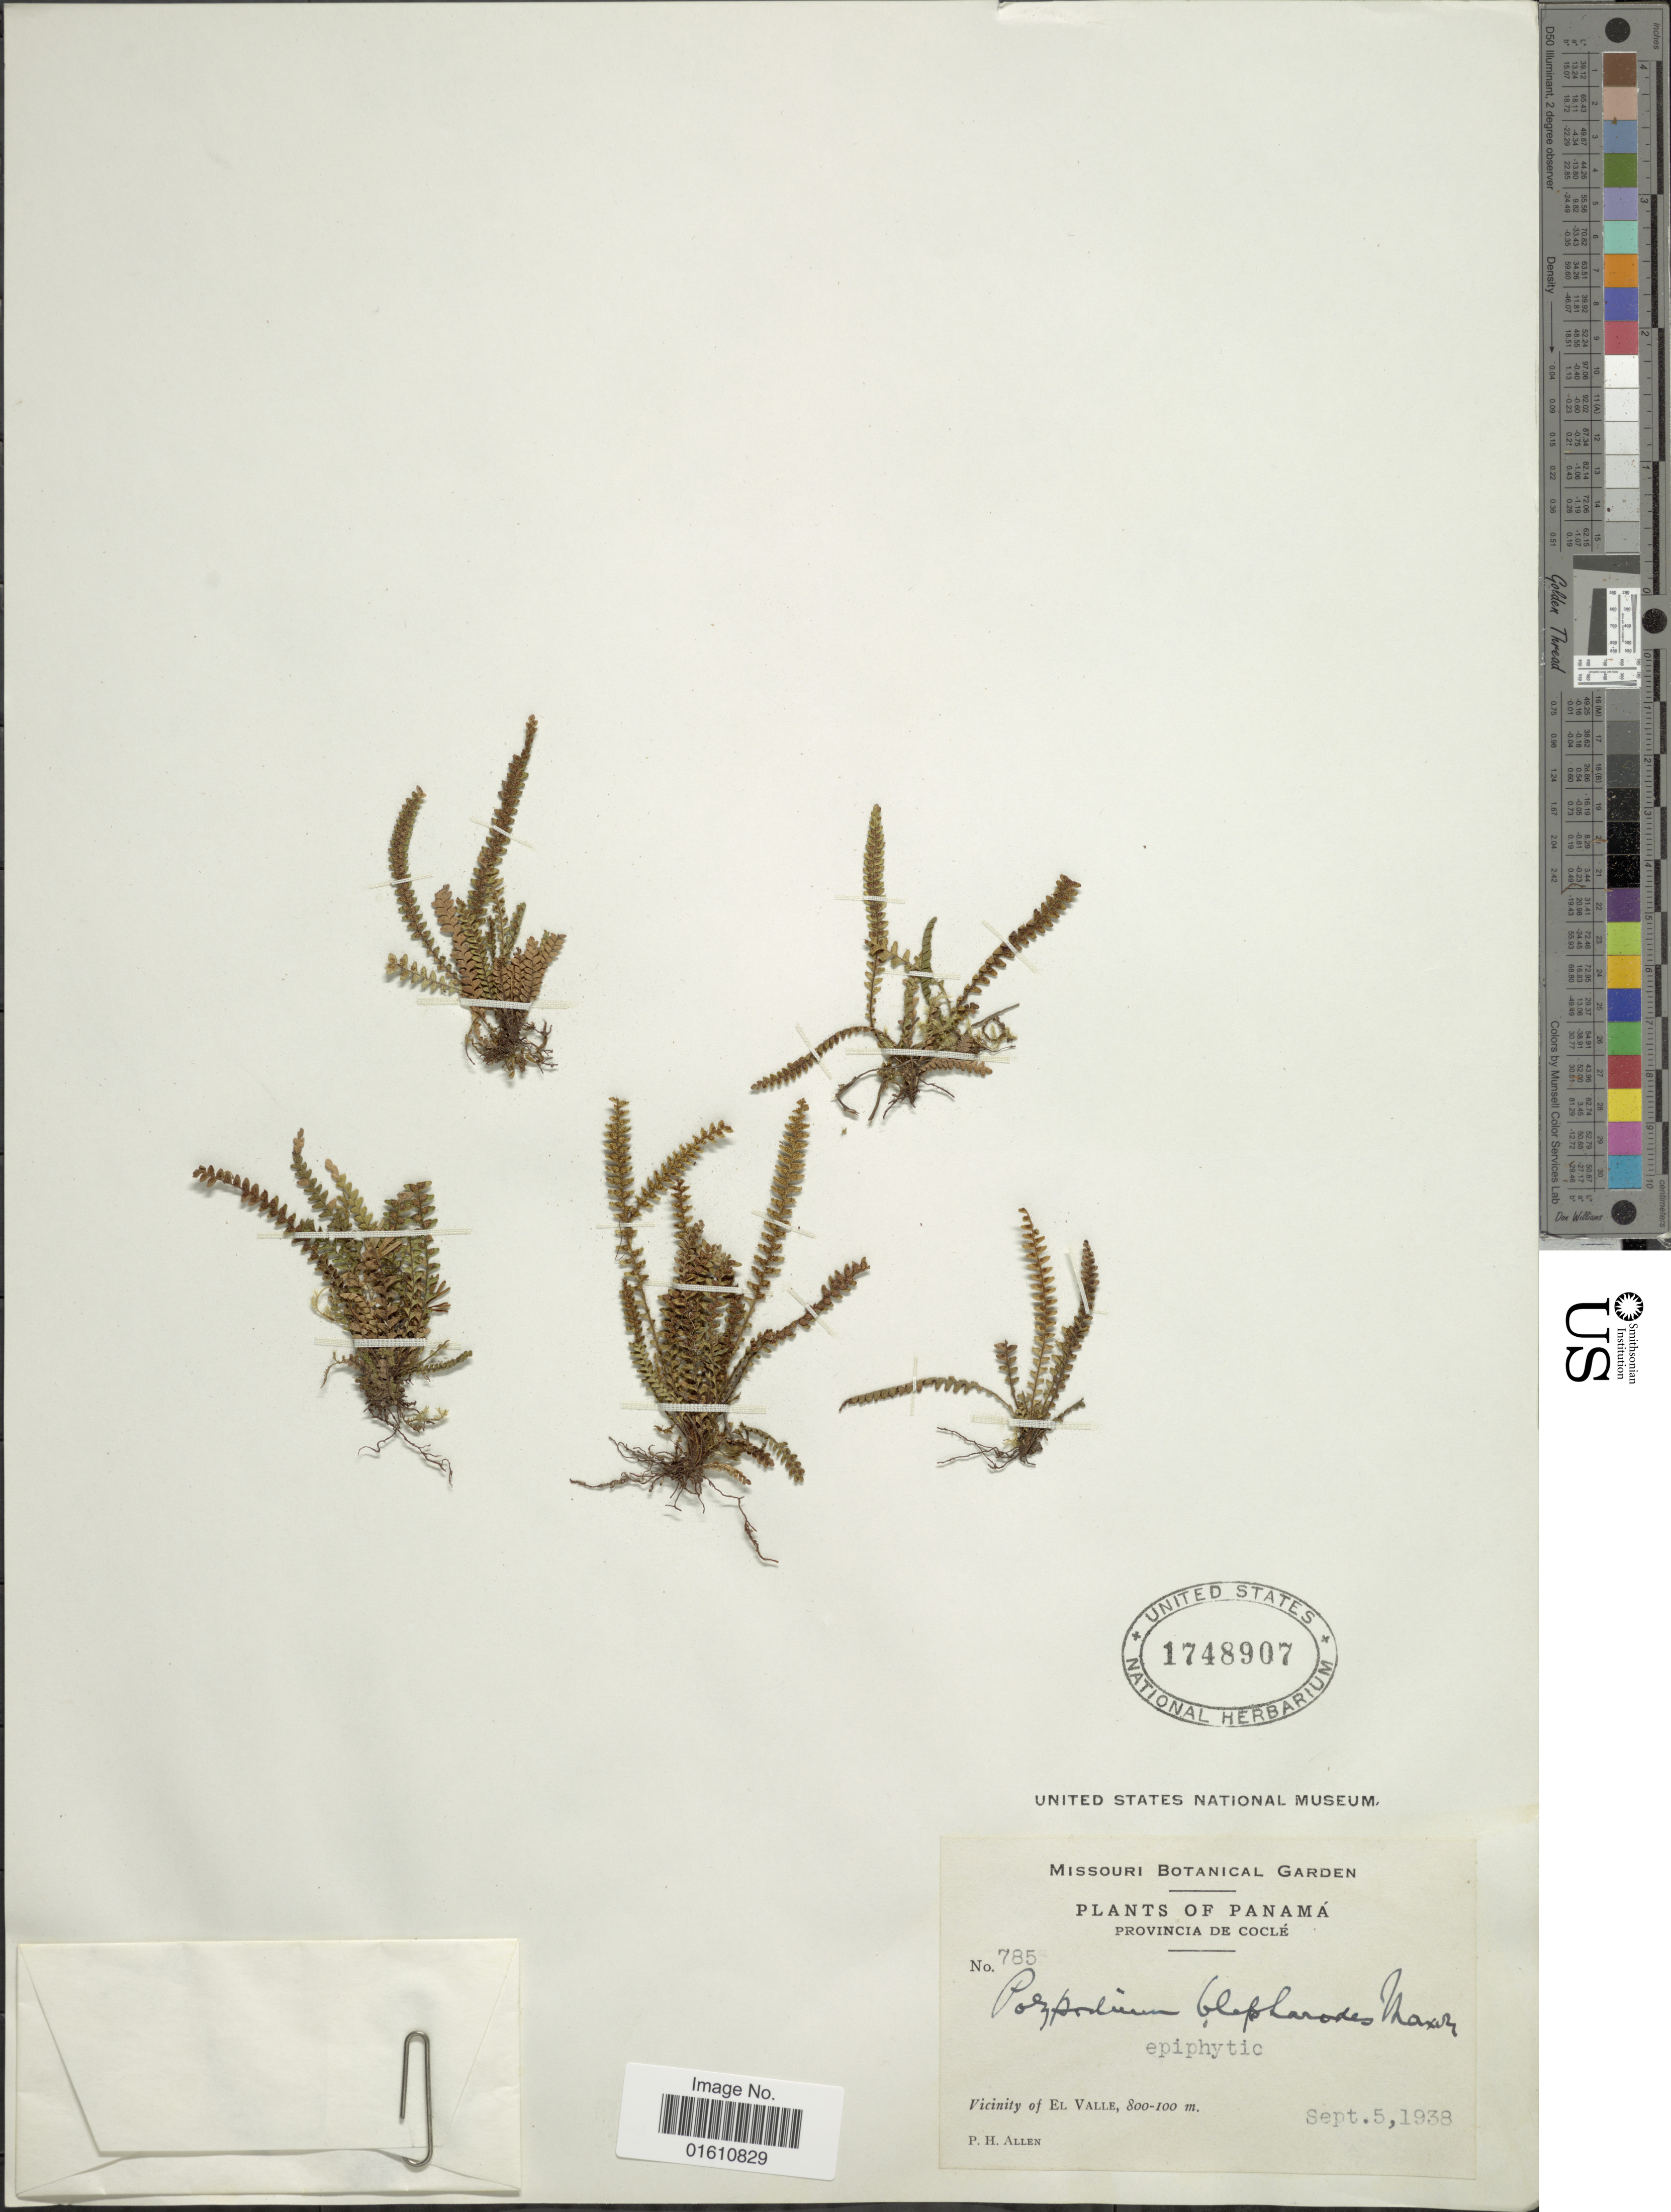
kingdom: Plantae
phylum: Tracheophyta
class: Polypodiopsida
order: Polypodiales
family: Polypodiaceae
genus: Moranopteris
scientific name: Moranopteris taenifolia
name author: (Jenman) R. Y. Hirai & J. Prado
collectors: P. H. Allen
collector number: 785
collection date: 1938-09-05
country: Panama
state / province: Coclé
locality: Provincia De Cocle, vicinity of El Valle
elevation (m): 100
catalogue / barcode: US 1748907